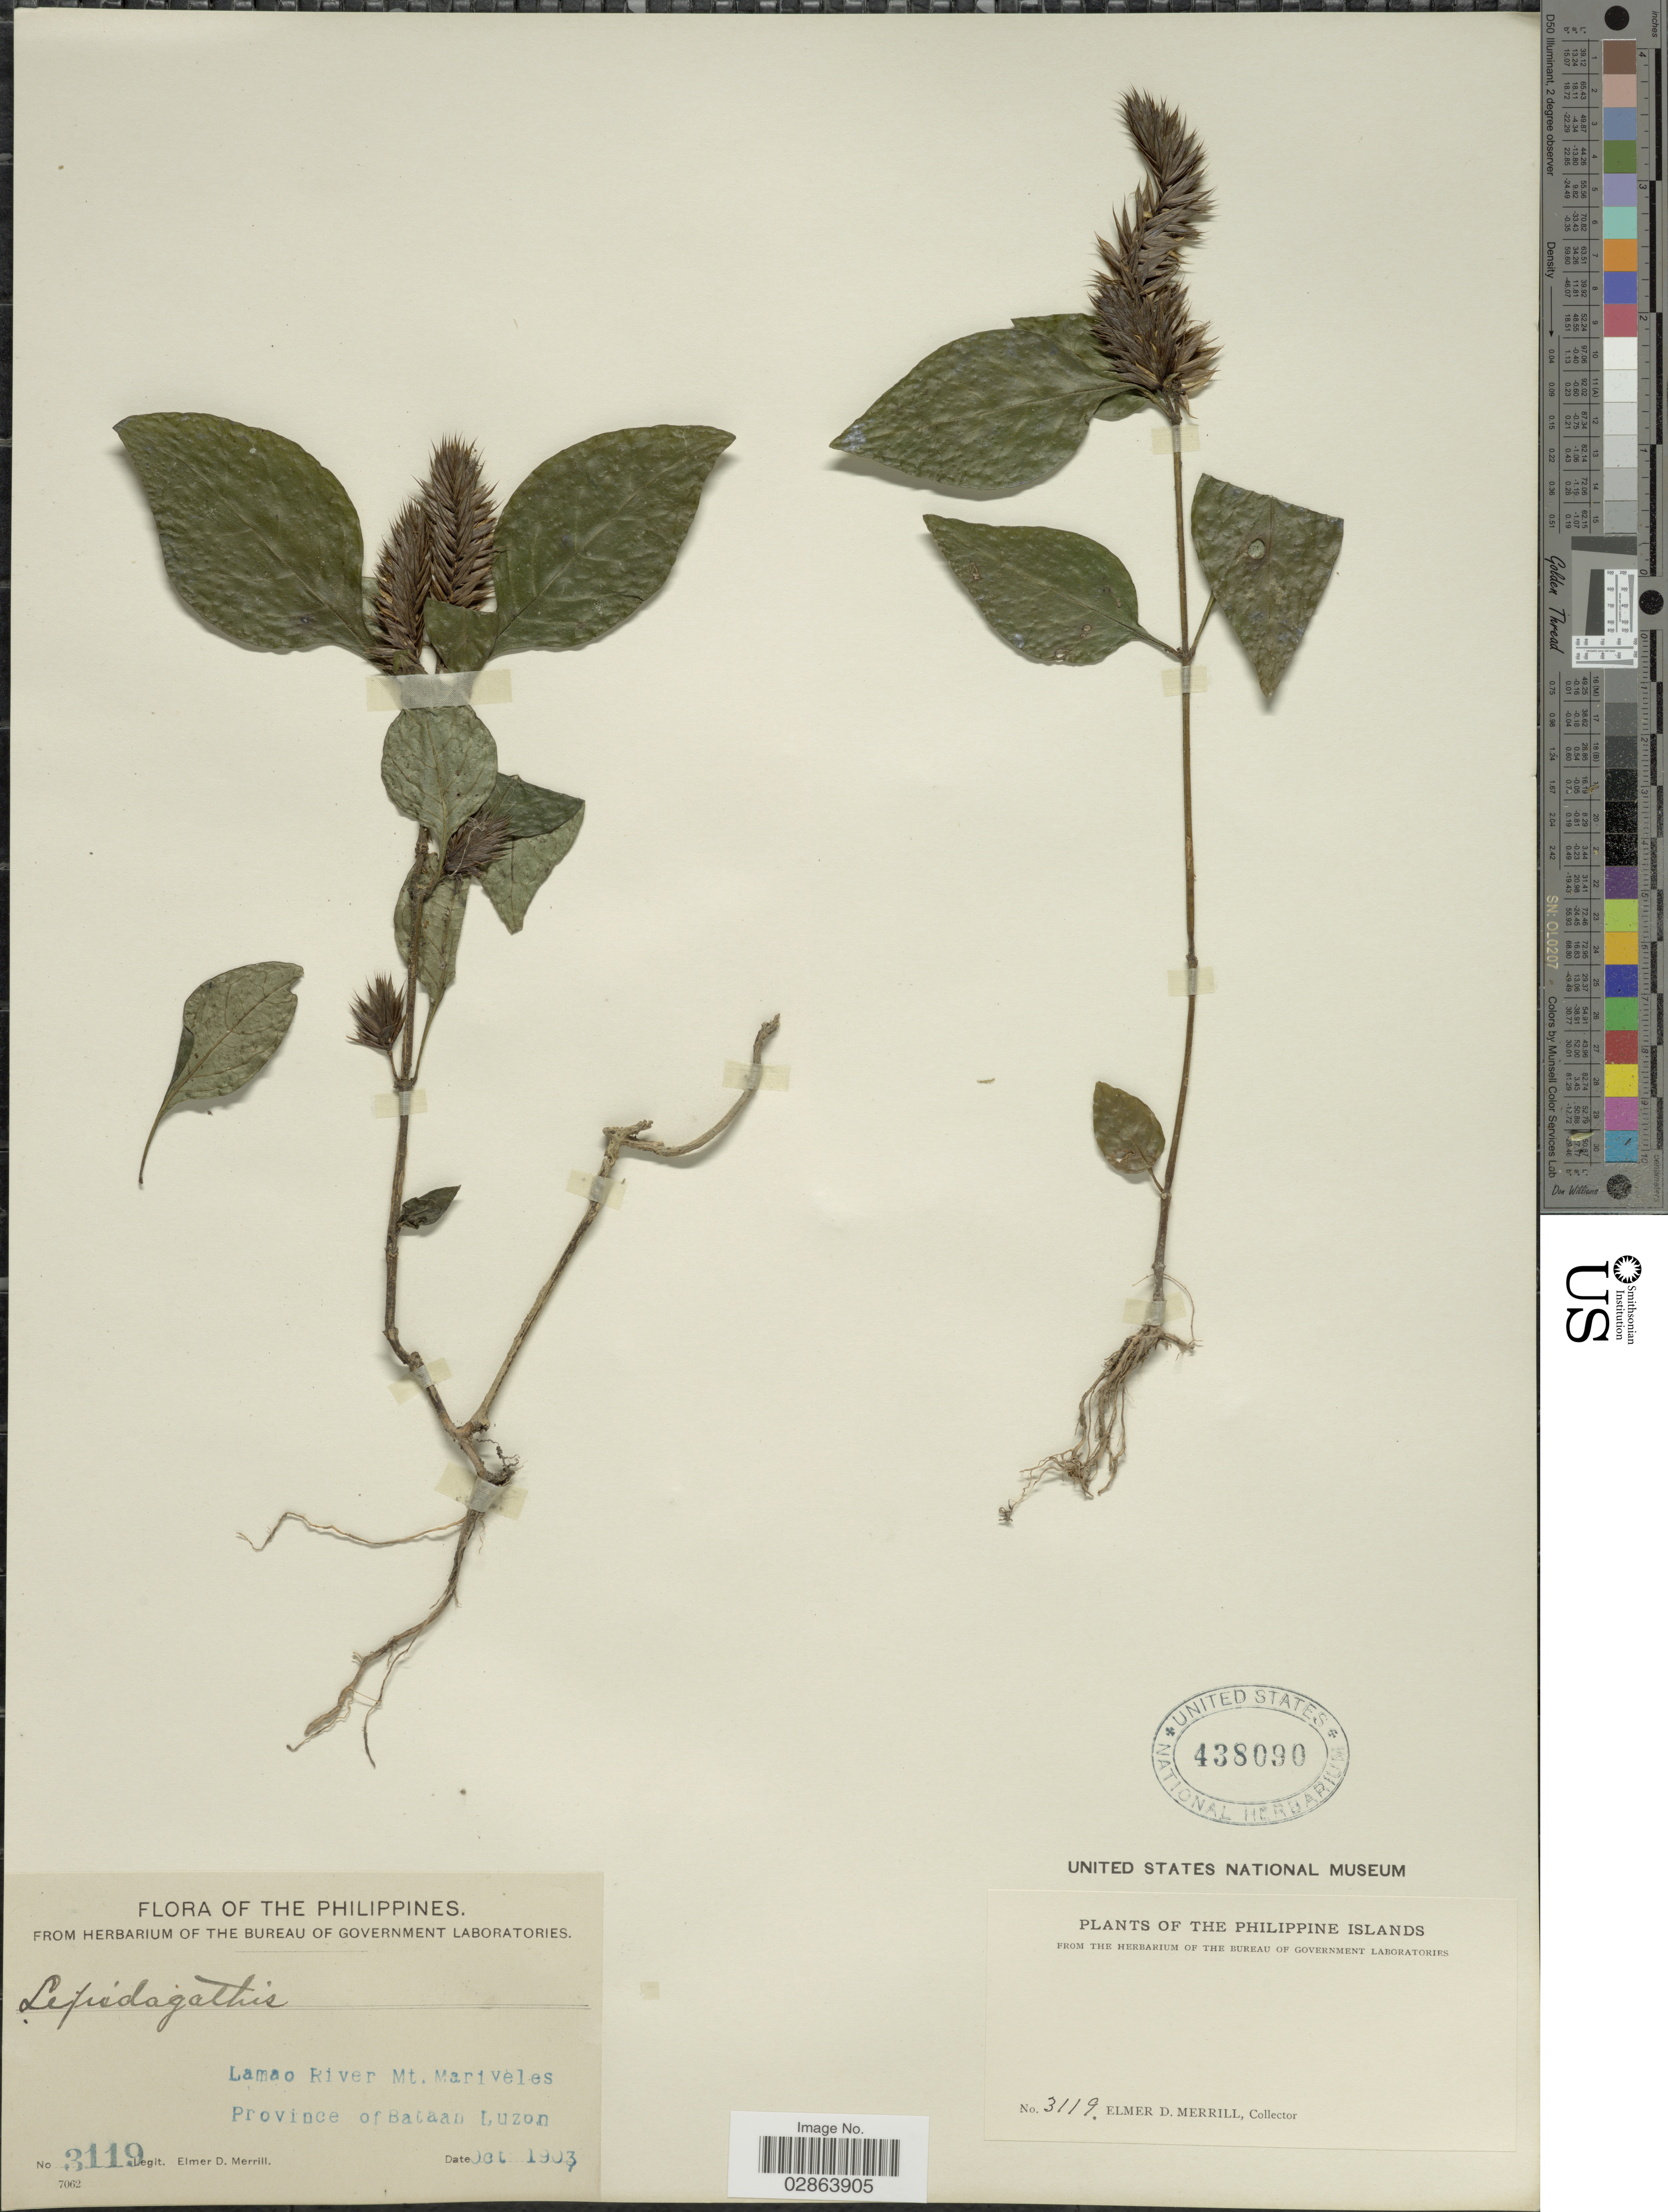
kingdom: Plantae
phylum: Tracheophyta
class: Magnoliopsida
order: Lamiales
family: Acanthaceae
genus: Lepidagathis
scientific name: Lepidagathis sp.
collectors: E. D. Merrill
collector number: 3119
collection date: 1903-10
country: Philippines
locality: Lamao River, Mt. Mariveles, Province of Bataan Luzon.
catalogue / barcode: US 438090